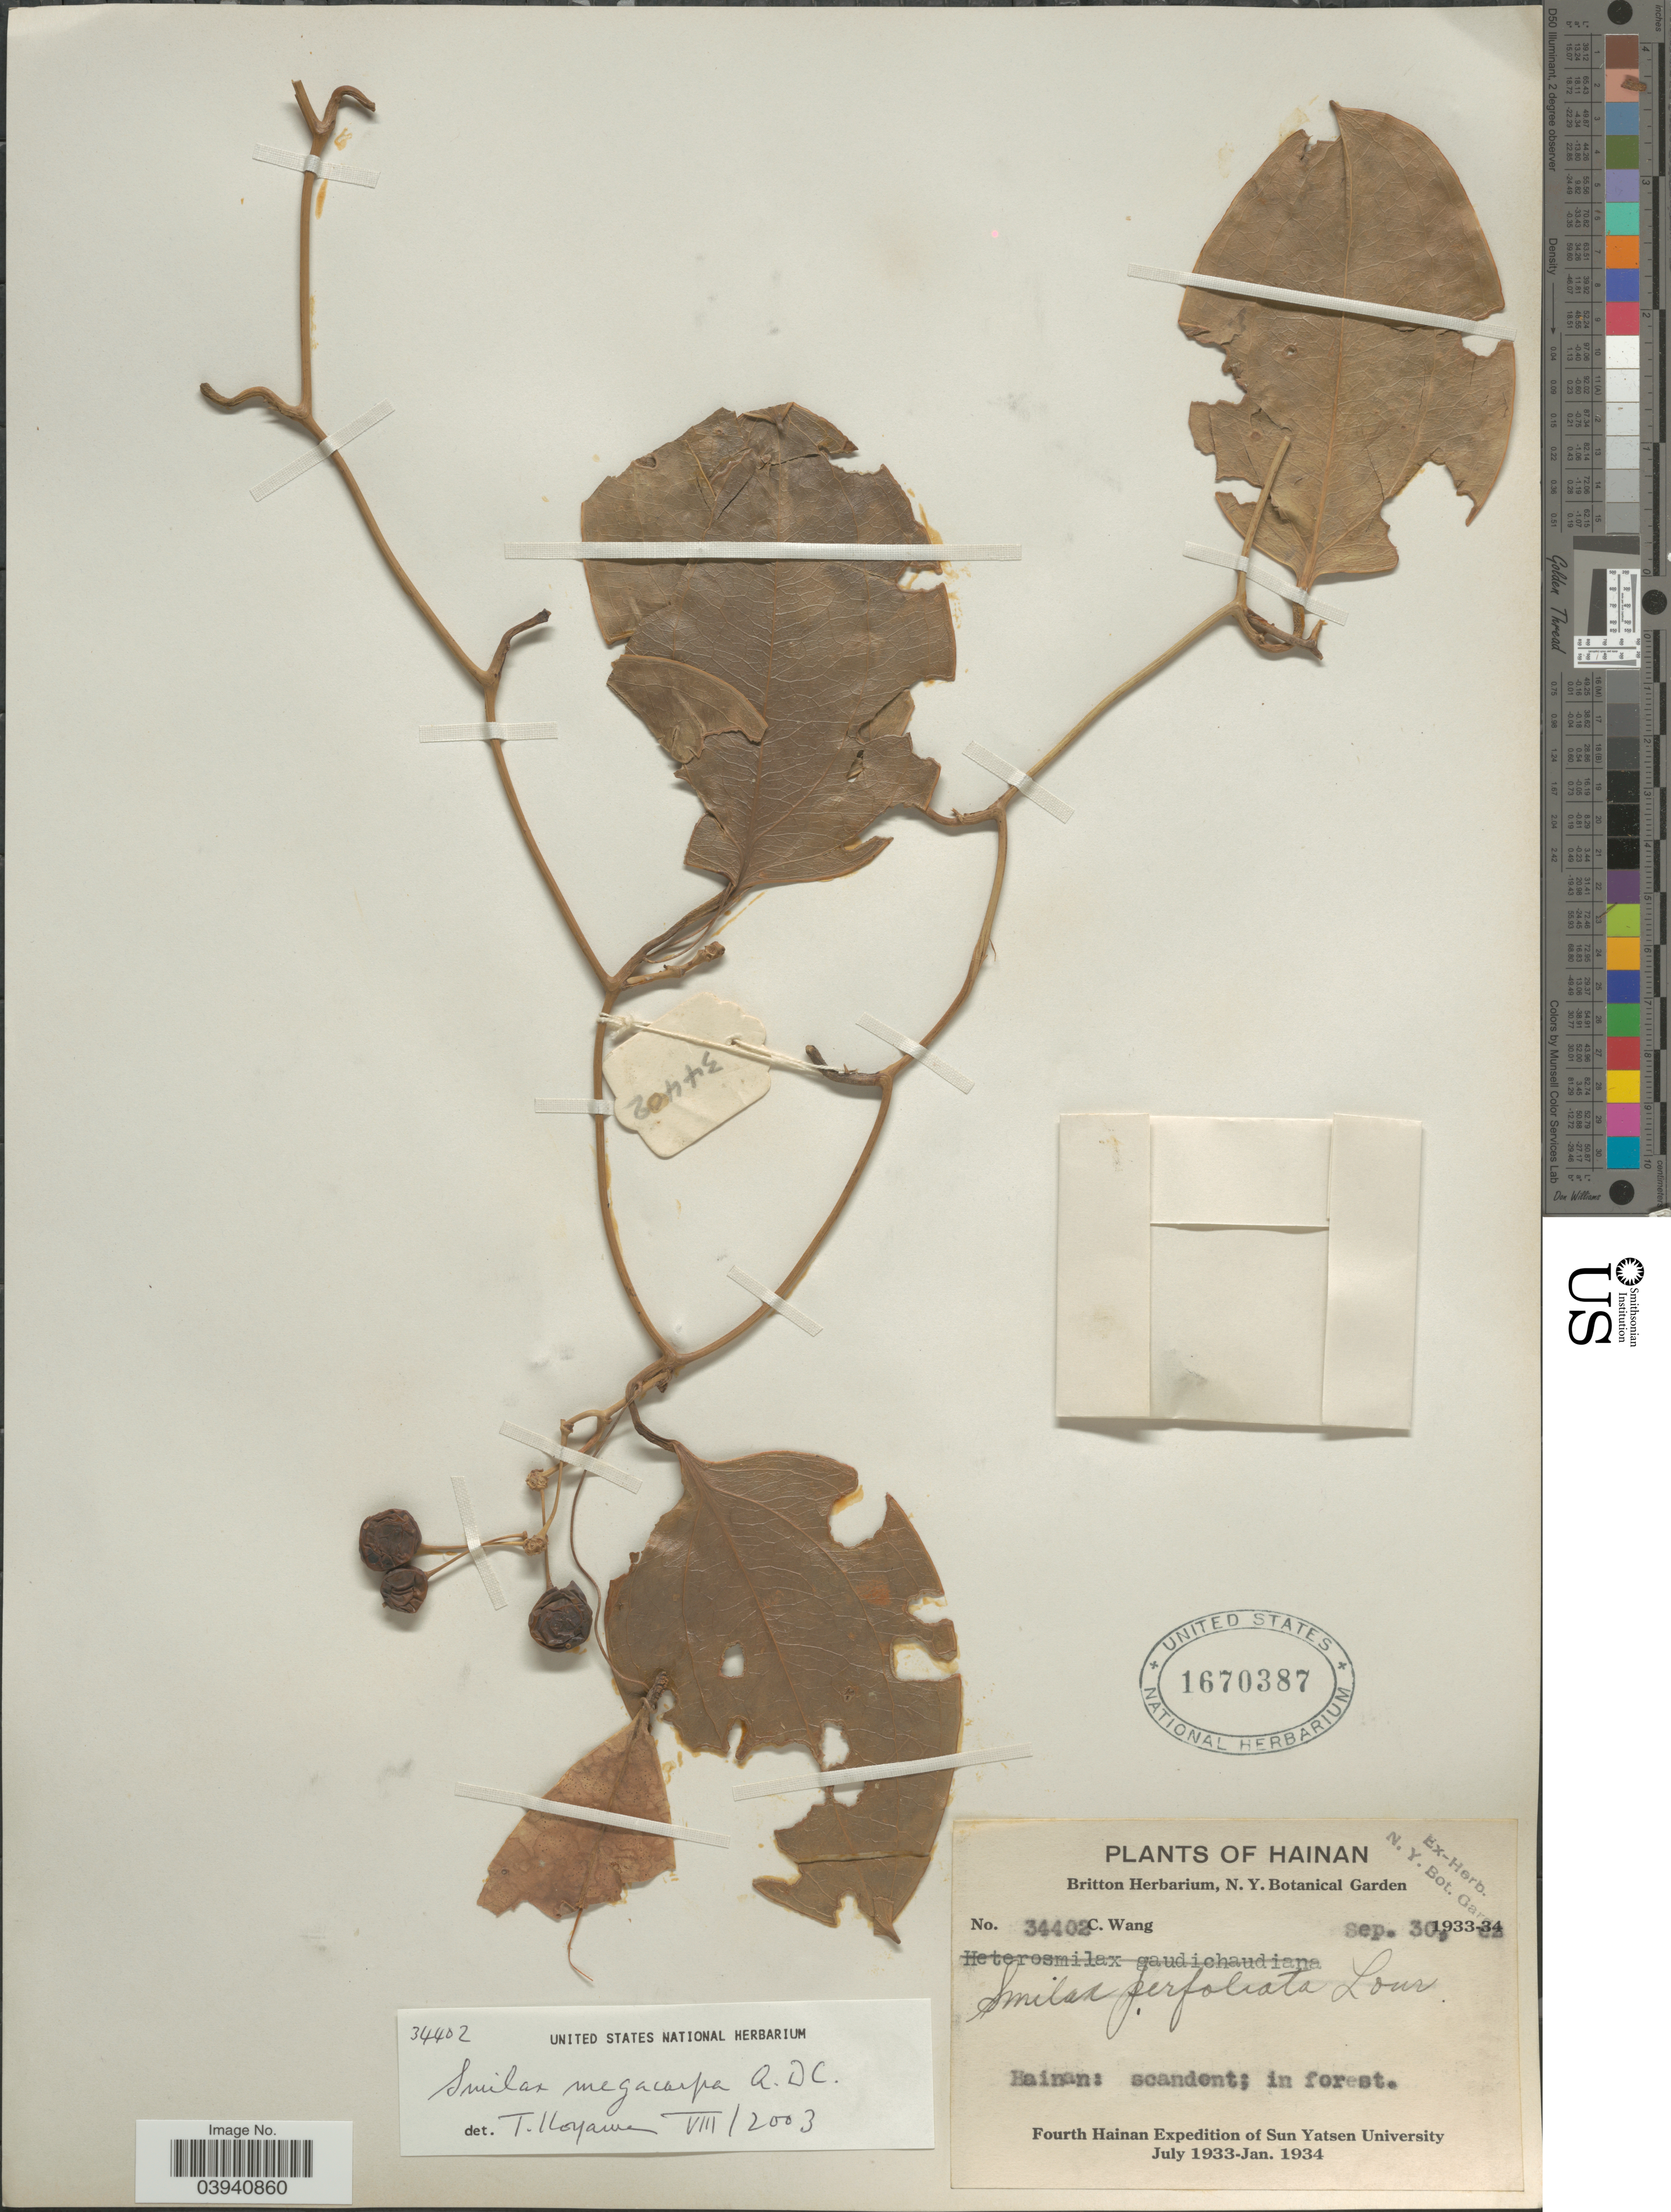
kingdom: Plantae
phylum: Tracheophyta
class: Liliopsida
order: Liliales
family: Smilacaceae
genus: Smilax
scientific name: Smilax megacarpa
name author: Morong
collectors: C. Wang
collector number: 34402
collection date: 1933-09-30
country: China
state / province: Hainan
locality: Hainan: scandent; in forest.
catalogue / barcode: US 1670387